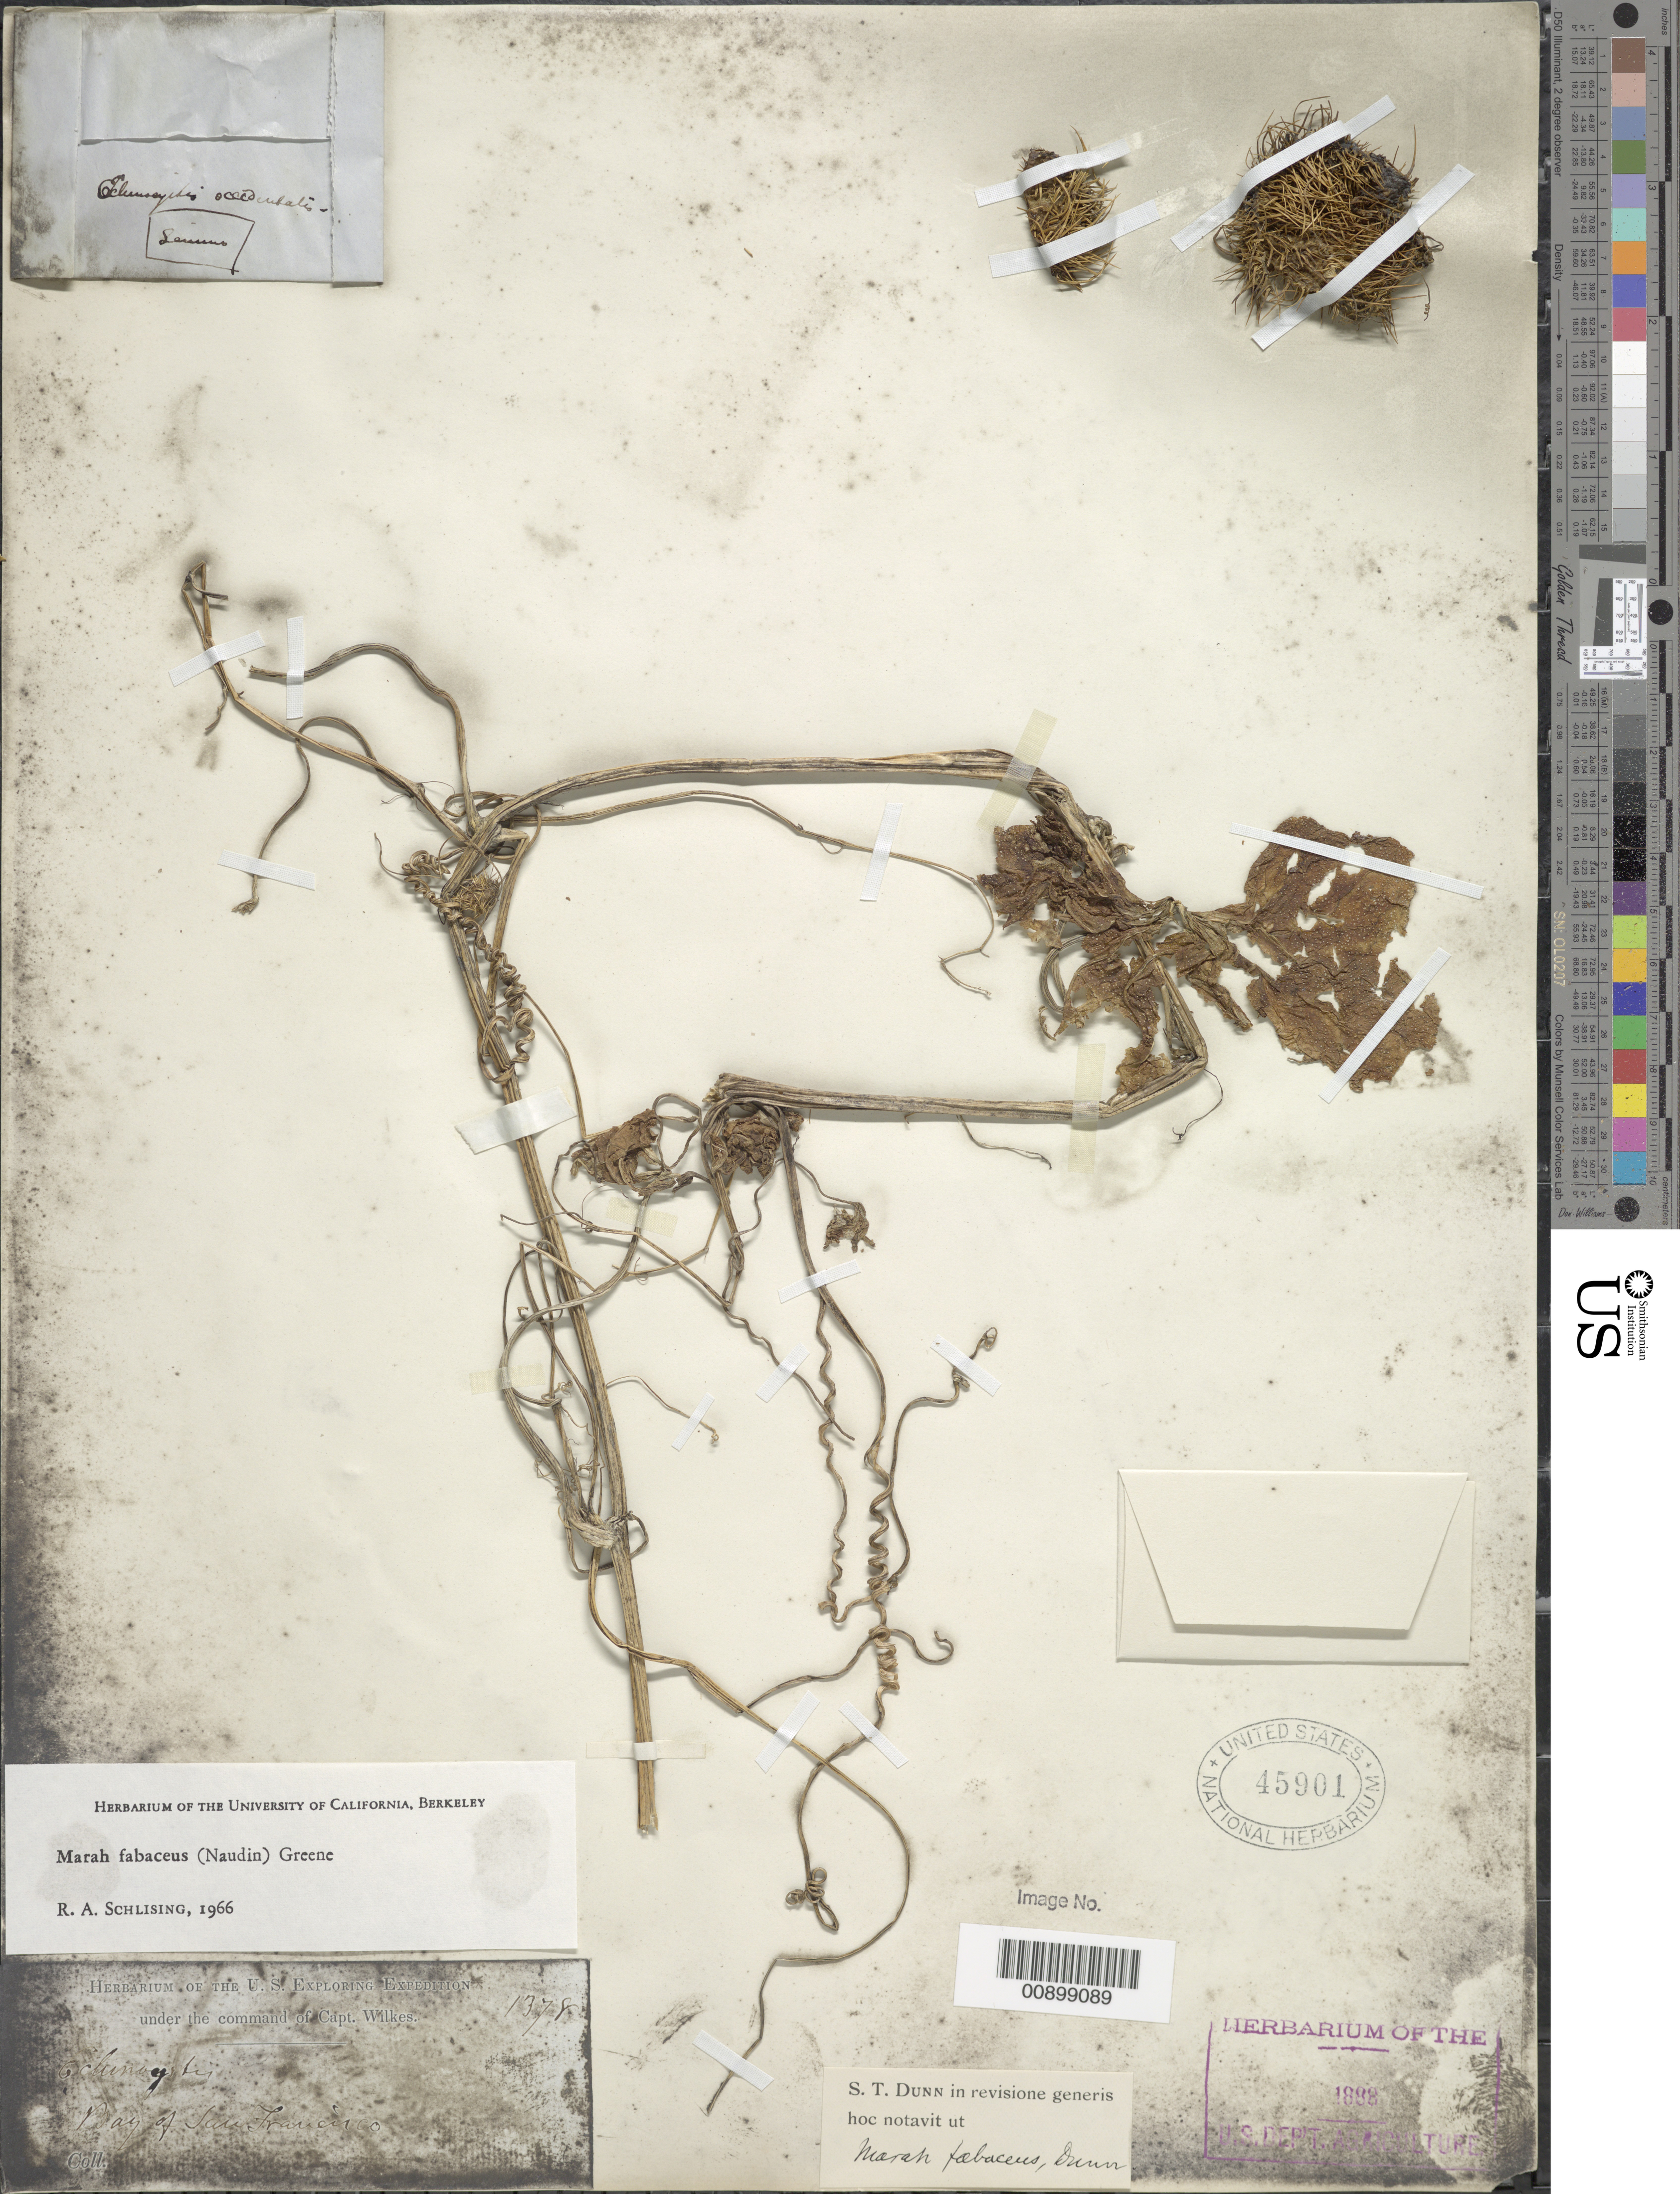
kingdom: Plantae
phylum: Tracheophyta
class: Magnoliopsida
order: Cucurbitales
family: Cucurbitaceae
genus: Megarrhiza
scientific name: Megarrhiza sp.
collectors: Wilkes Explor. Exped.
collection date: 1838/1842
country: United States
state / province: California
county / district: San Francisco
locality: Bay of San Francisco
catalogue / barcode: US 45901